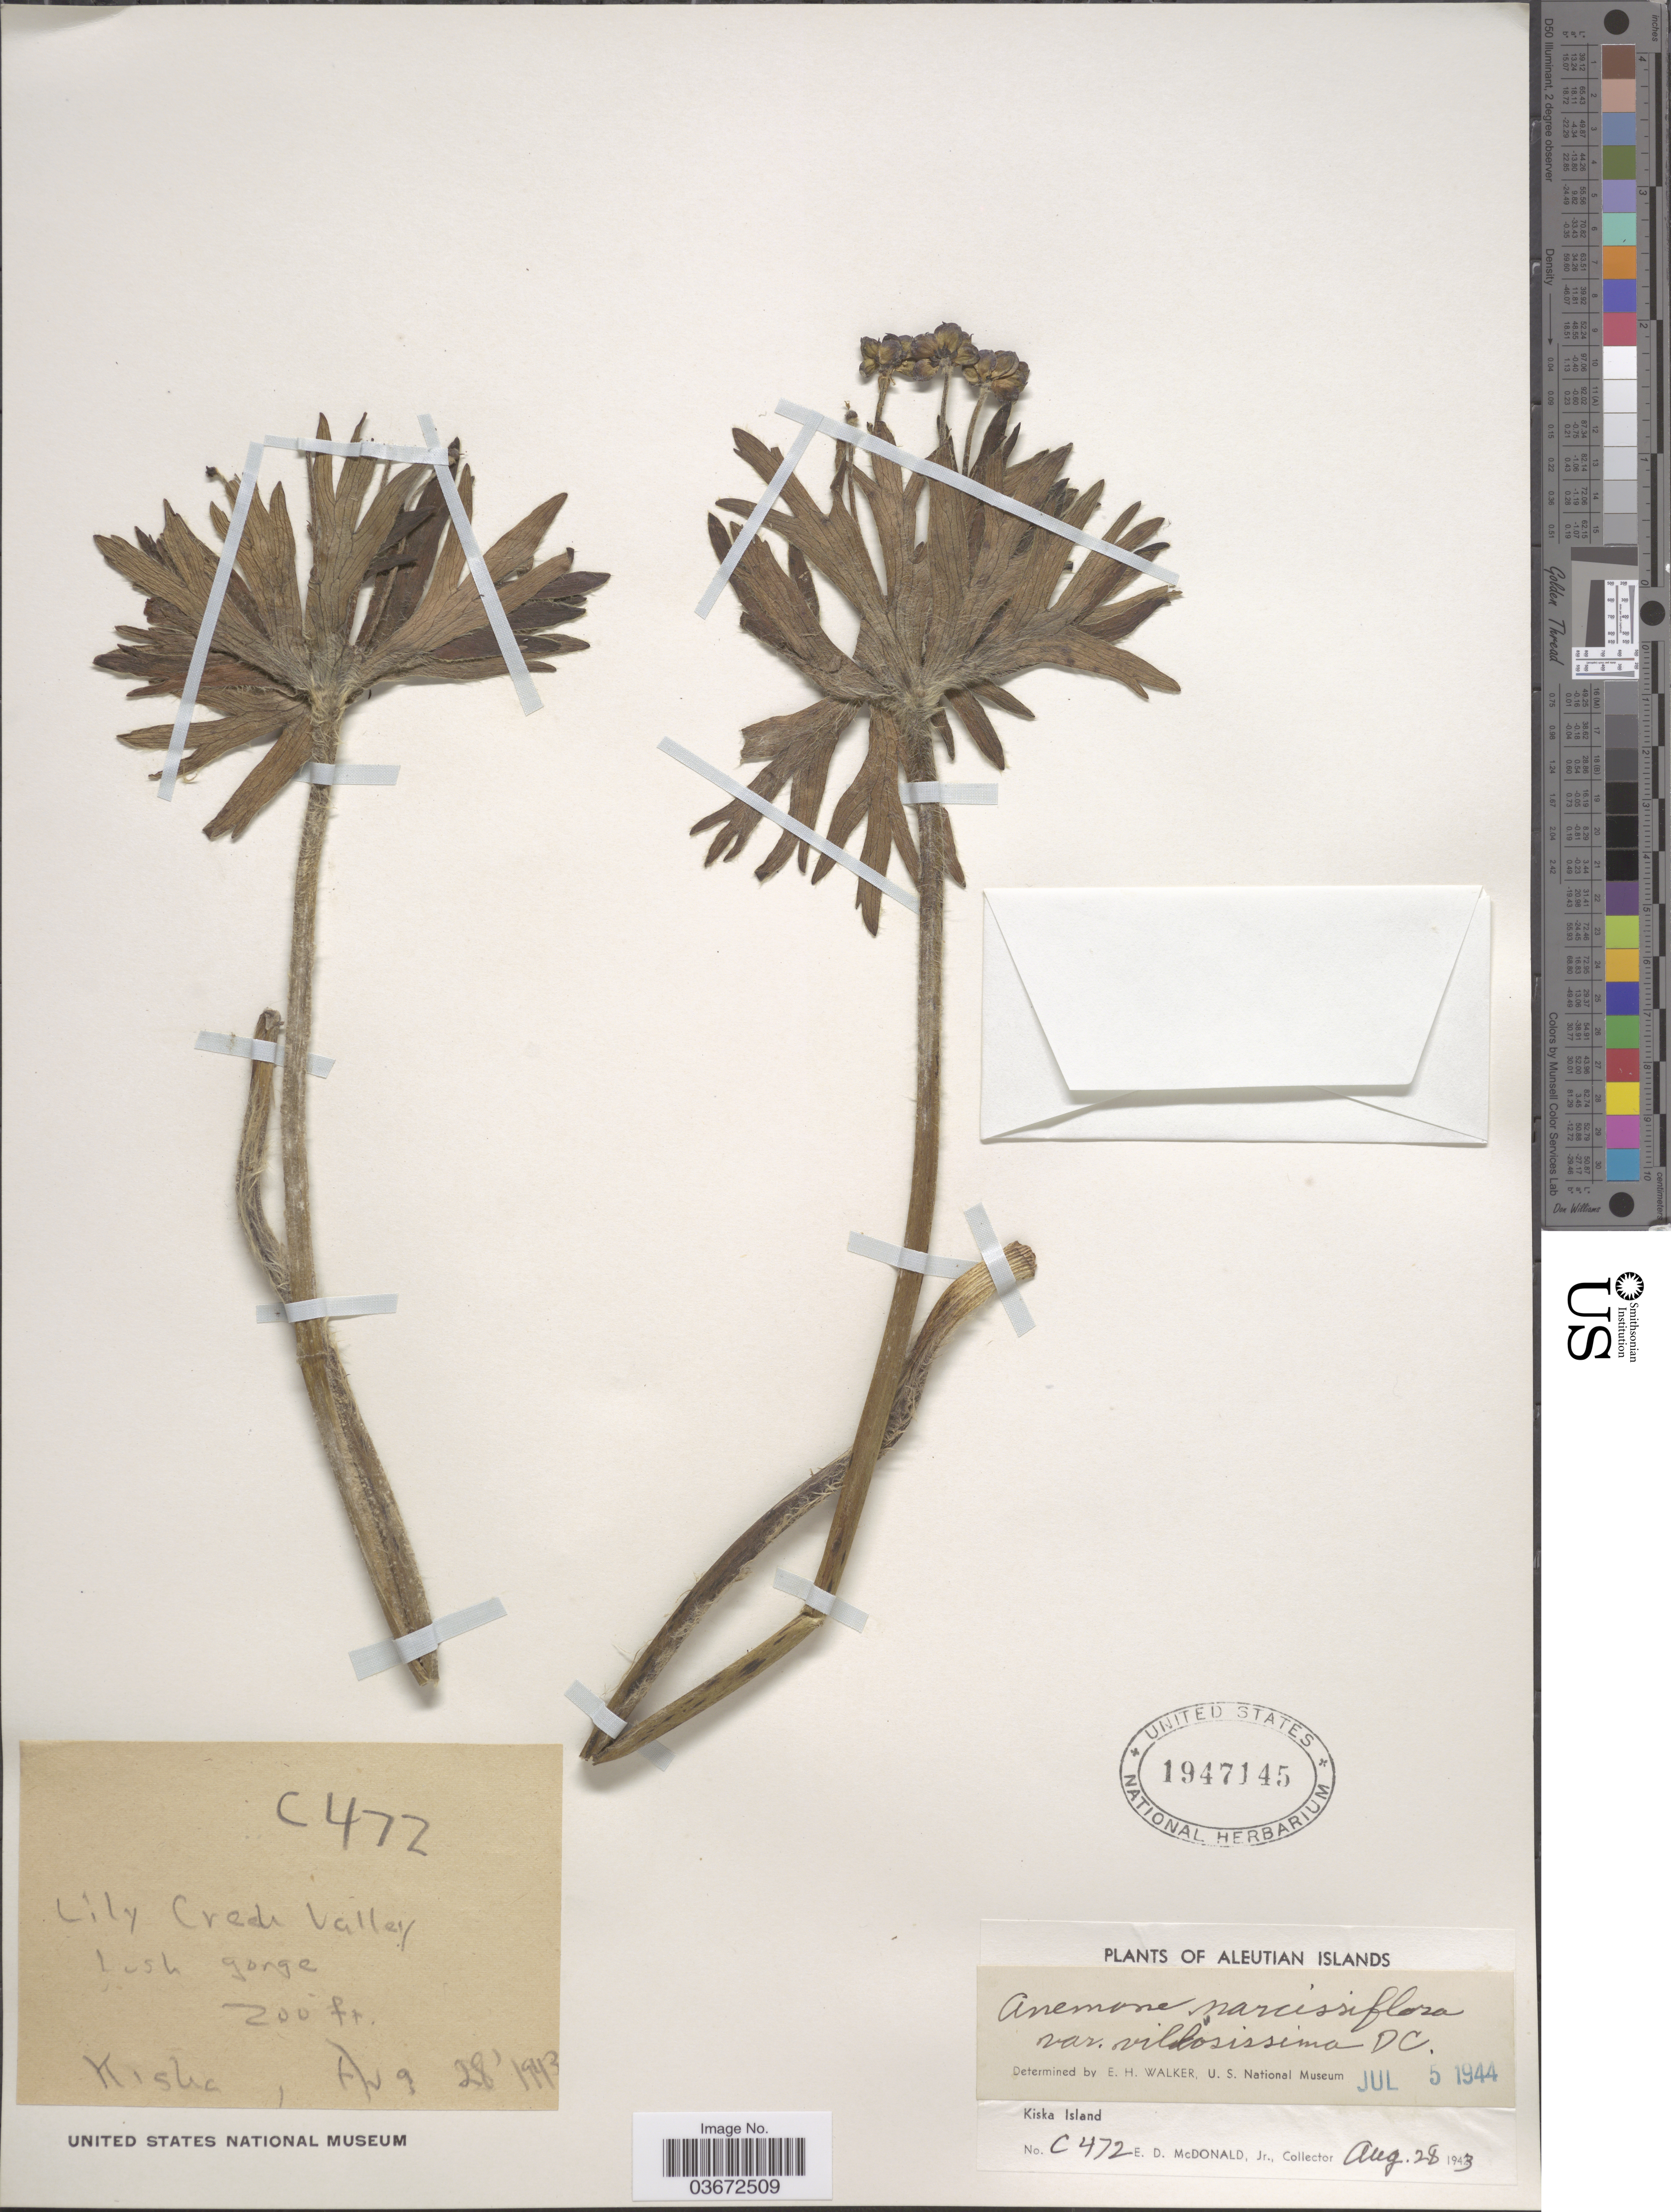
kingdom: Plantae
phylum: Tracheophyta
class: Magnoliopsida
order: Ranunculales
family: Ranunculaceae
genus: Anemone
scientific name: Anemone narcissiflora var. villosissima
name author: DC.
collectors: E. D. McDonald Jr.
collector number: C472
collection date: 1943-08-28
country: United States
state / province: Alaska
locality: Aleutian Islands. Kiska Island. Lily Creek Valley.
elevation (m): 61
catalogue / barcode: US 1947145